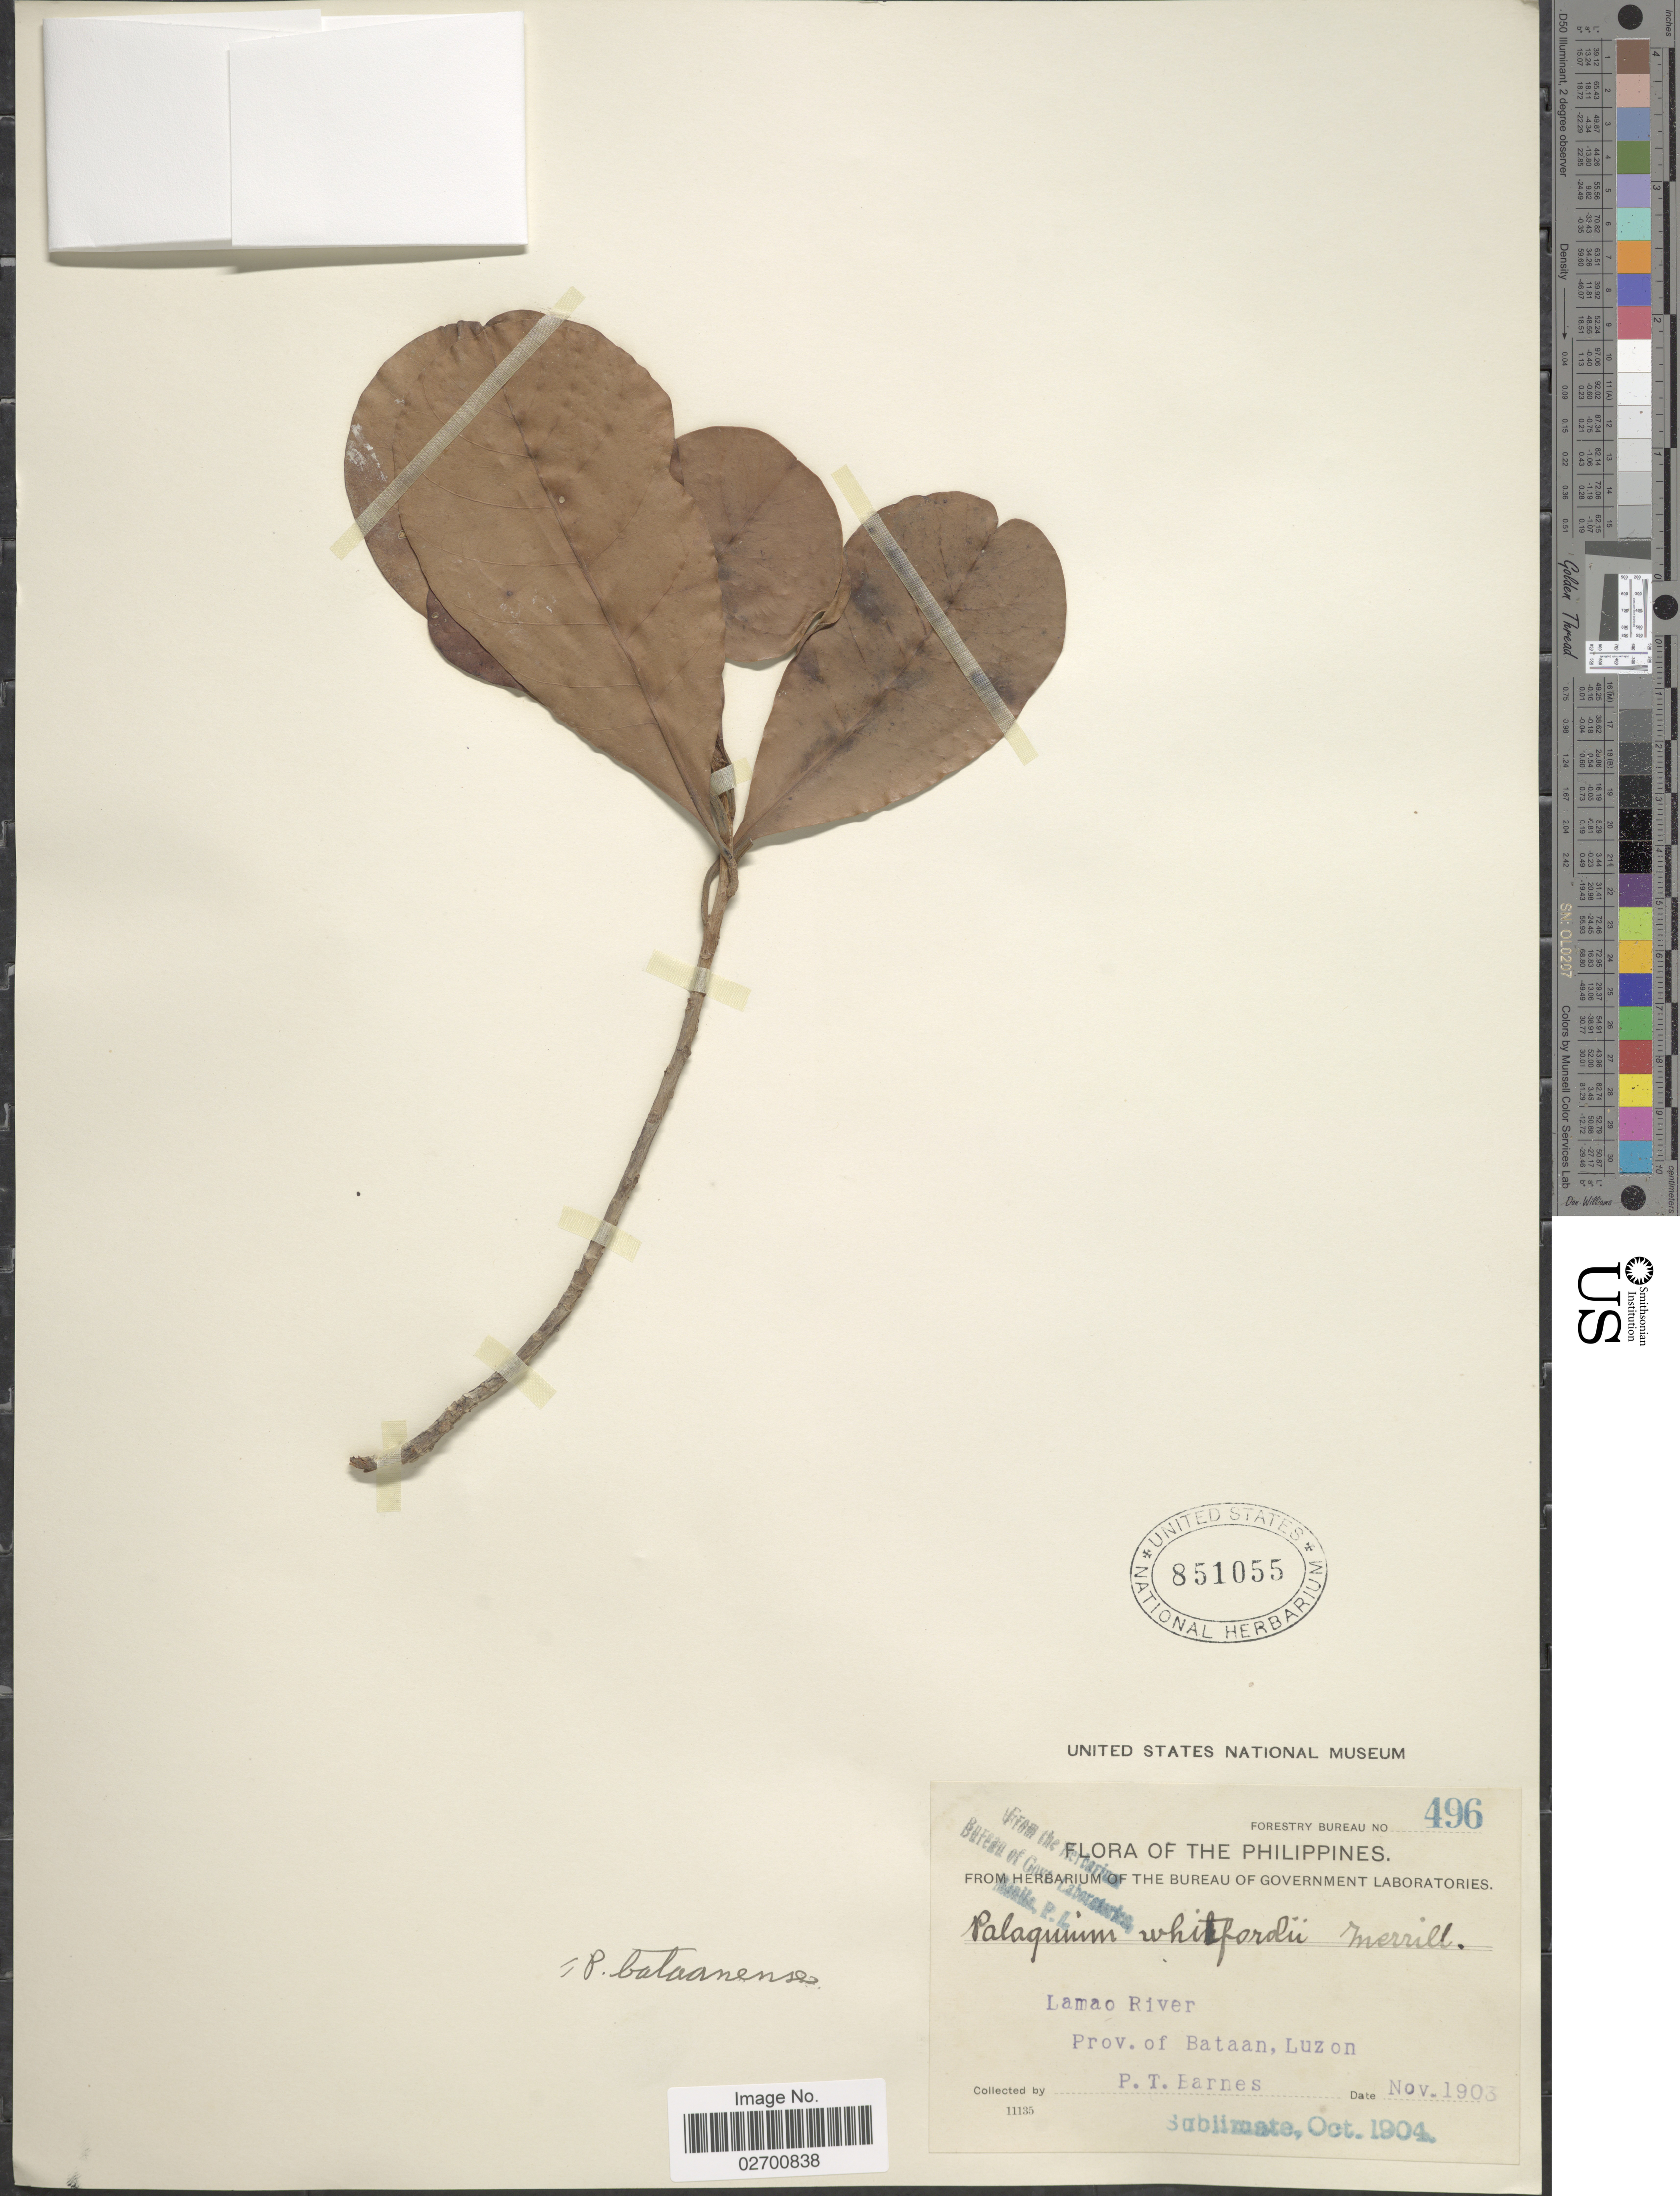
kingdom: Plantae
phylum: Tracheophyta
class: Magnoliopsida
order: Ericales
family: Sapotaceae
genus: Palaquium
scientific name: Palaquium bataanense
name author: Merr.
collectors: P. Barnes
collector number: Forestry Bureau 496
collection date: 1903-11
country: Philippines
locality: Lamao River. Prov. of Bataan, Luzon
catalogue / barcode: US 851055